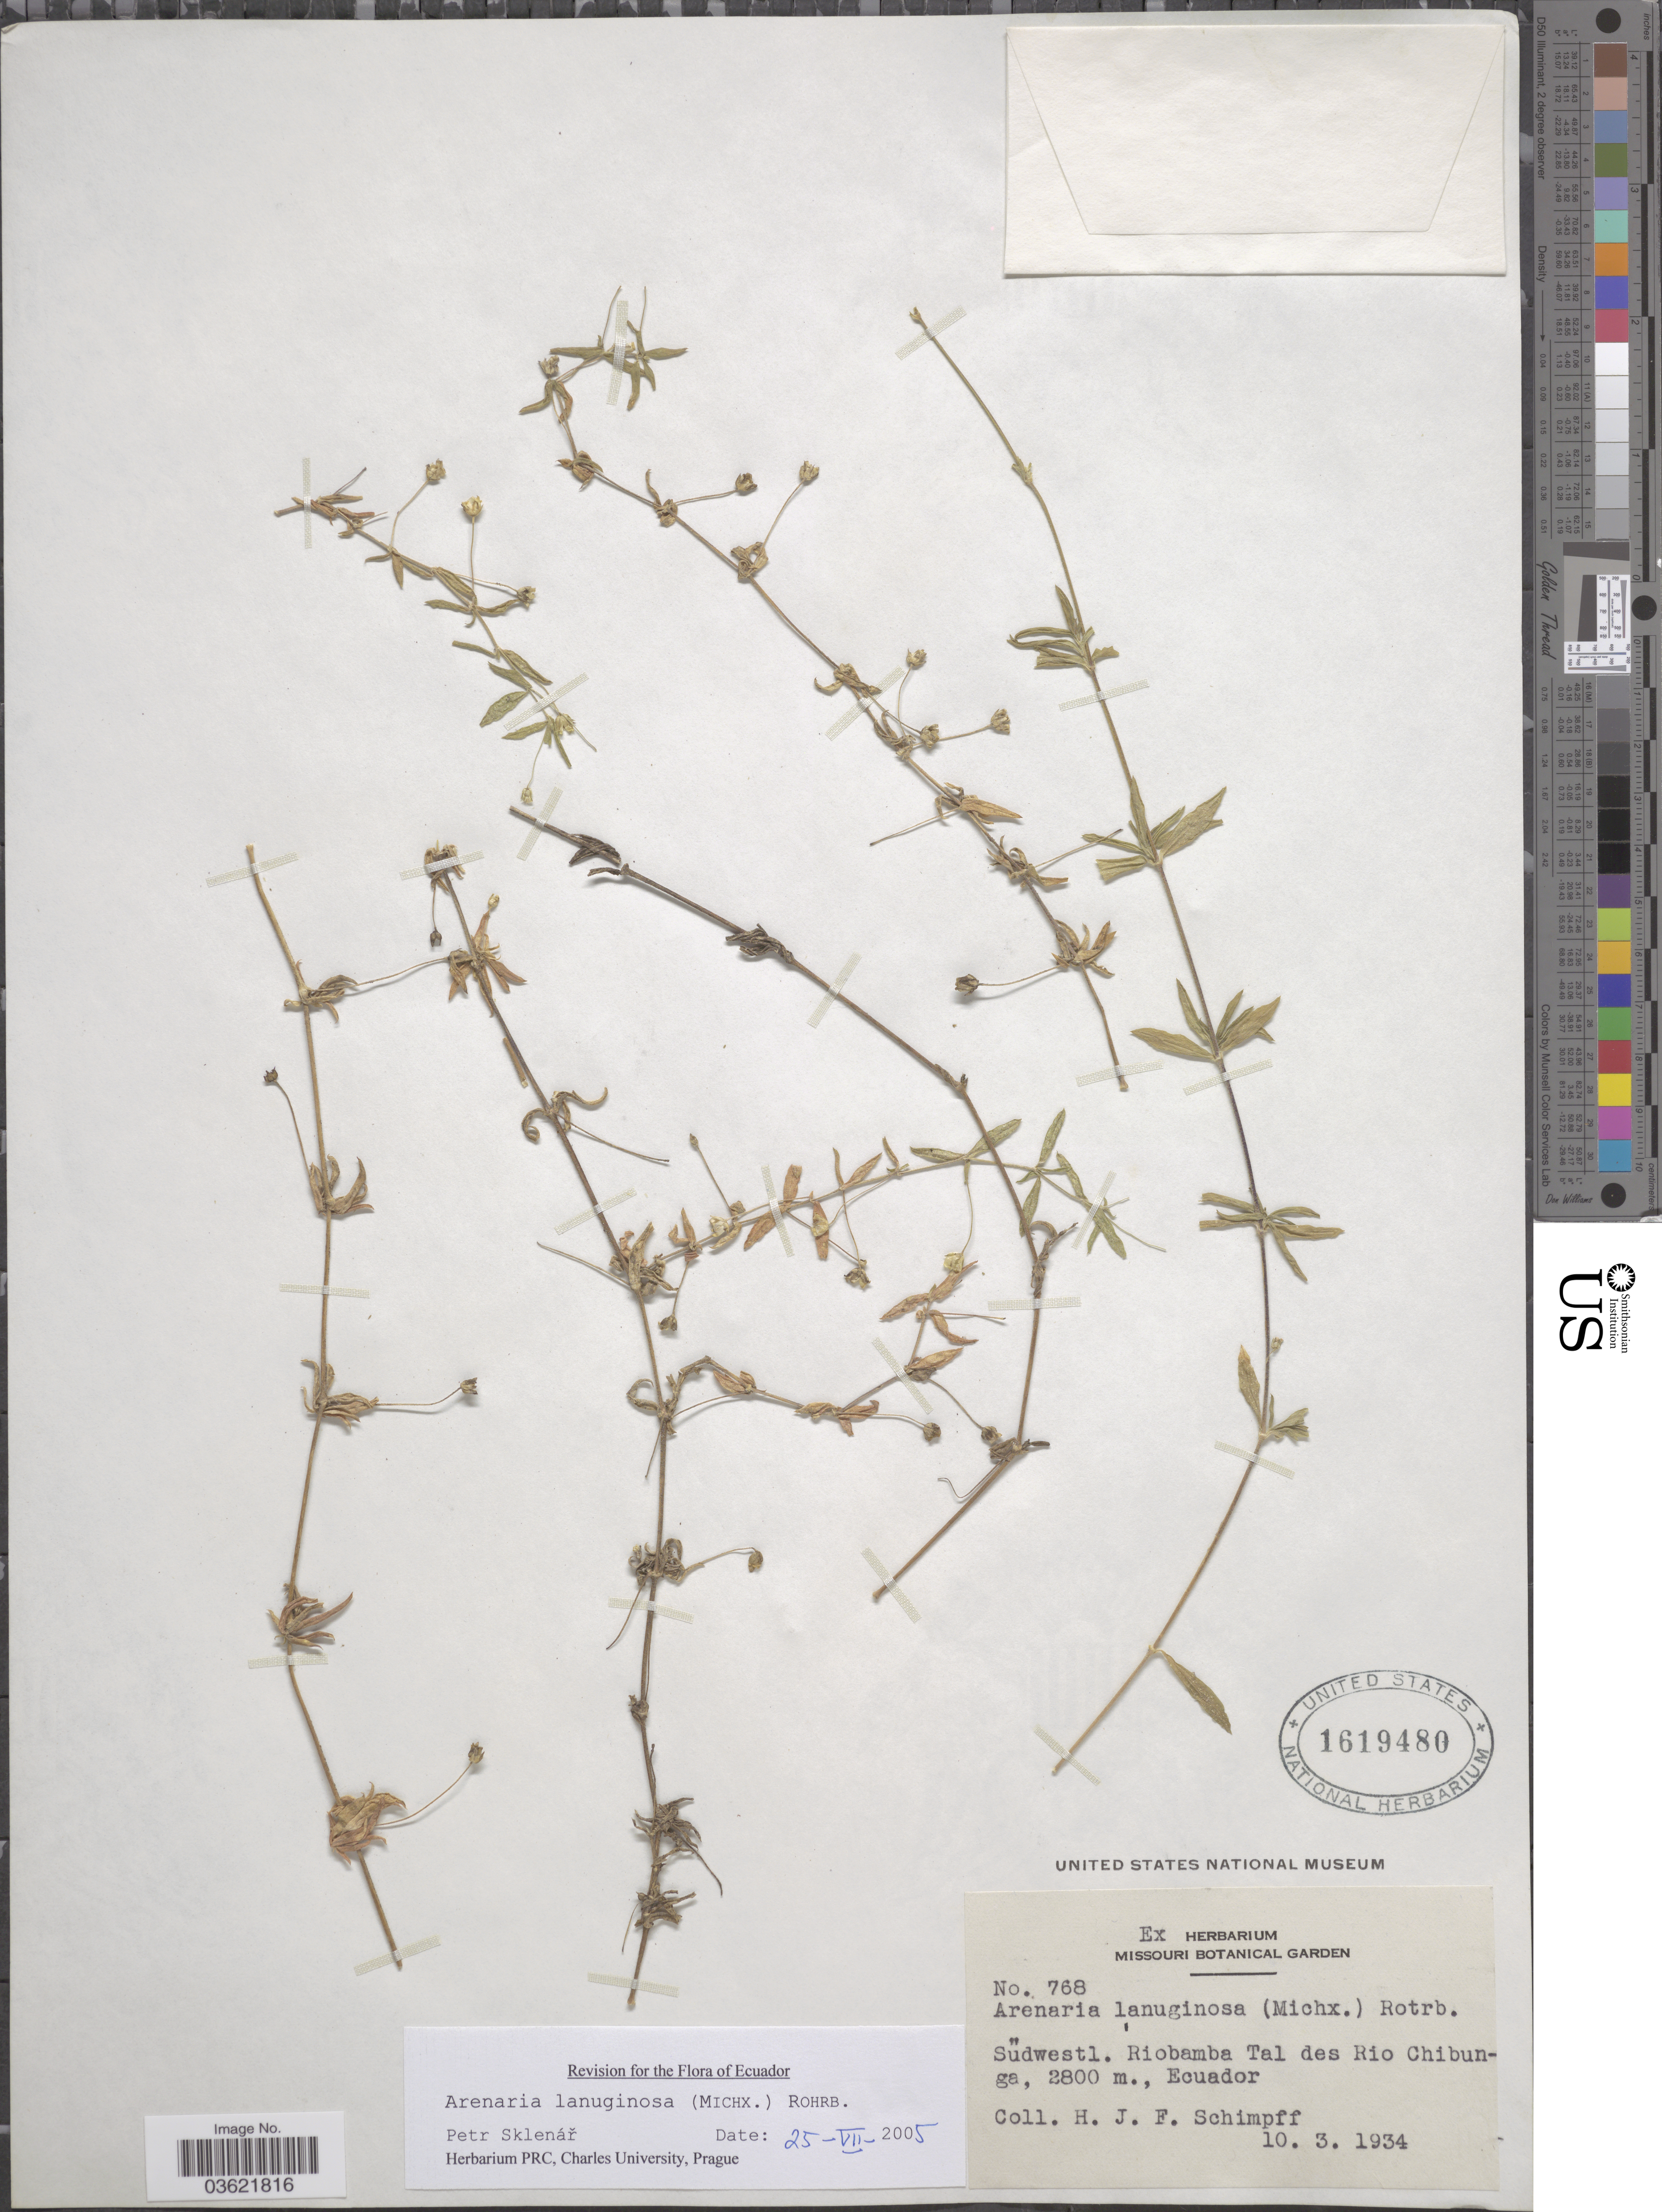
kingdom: Plantae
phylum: Tracheophyta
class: Magnoliopsida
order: Caryophyllales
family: Caryophyllaceae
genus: Arenaria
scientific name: Arenaria lanuginosa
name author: (Michx.) Rohrb.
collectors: H. Schimpff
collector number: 768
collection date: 1934-03-10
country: Ecuador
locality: Südwestl. Riobamba Tal des Rio Chibunga.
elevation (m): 2800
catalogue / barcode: US 1619480